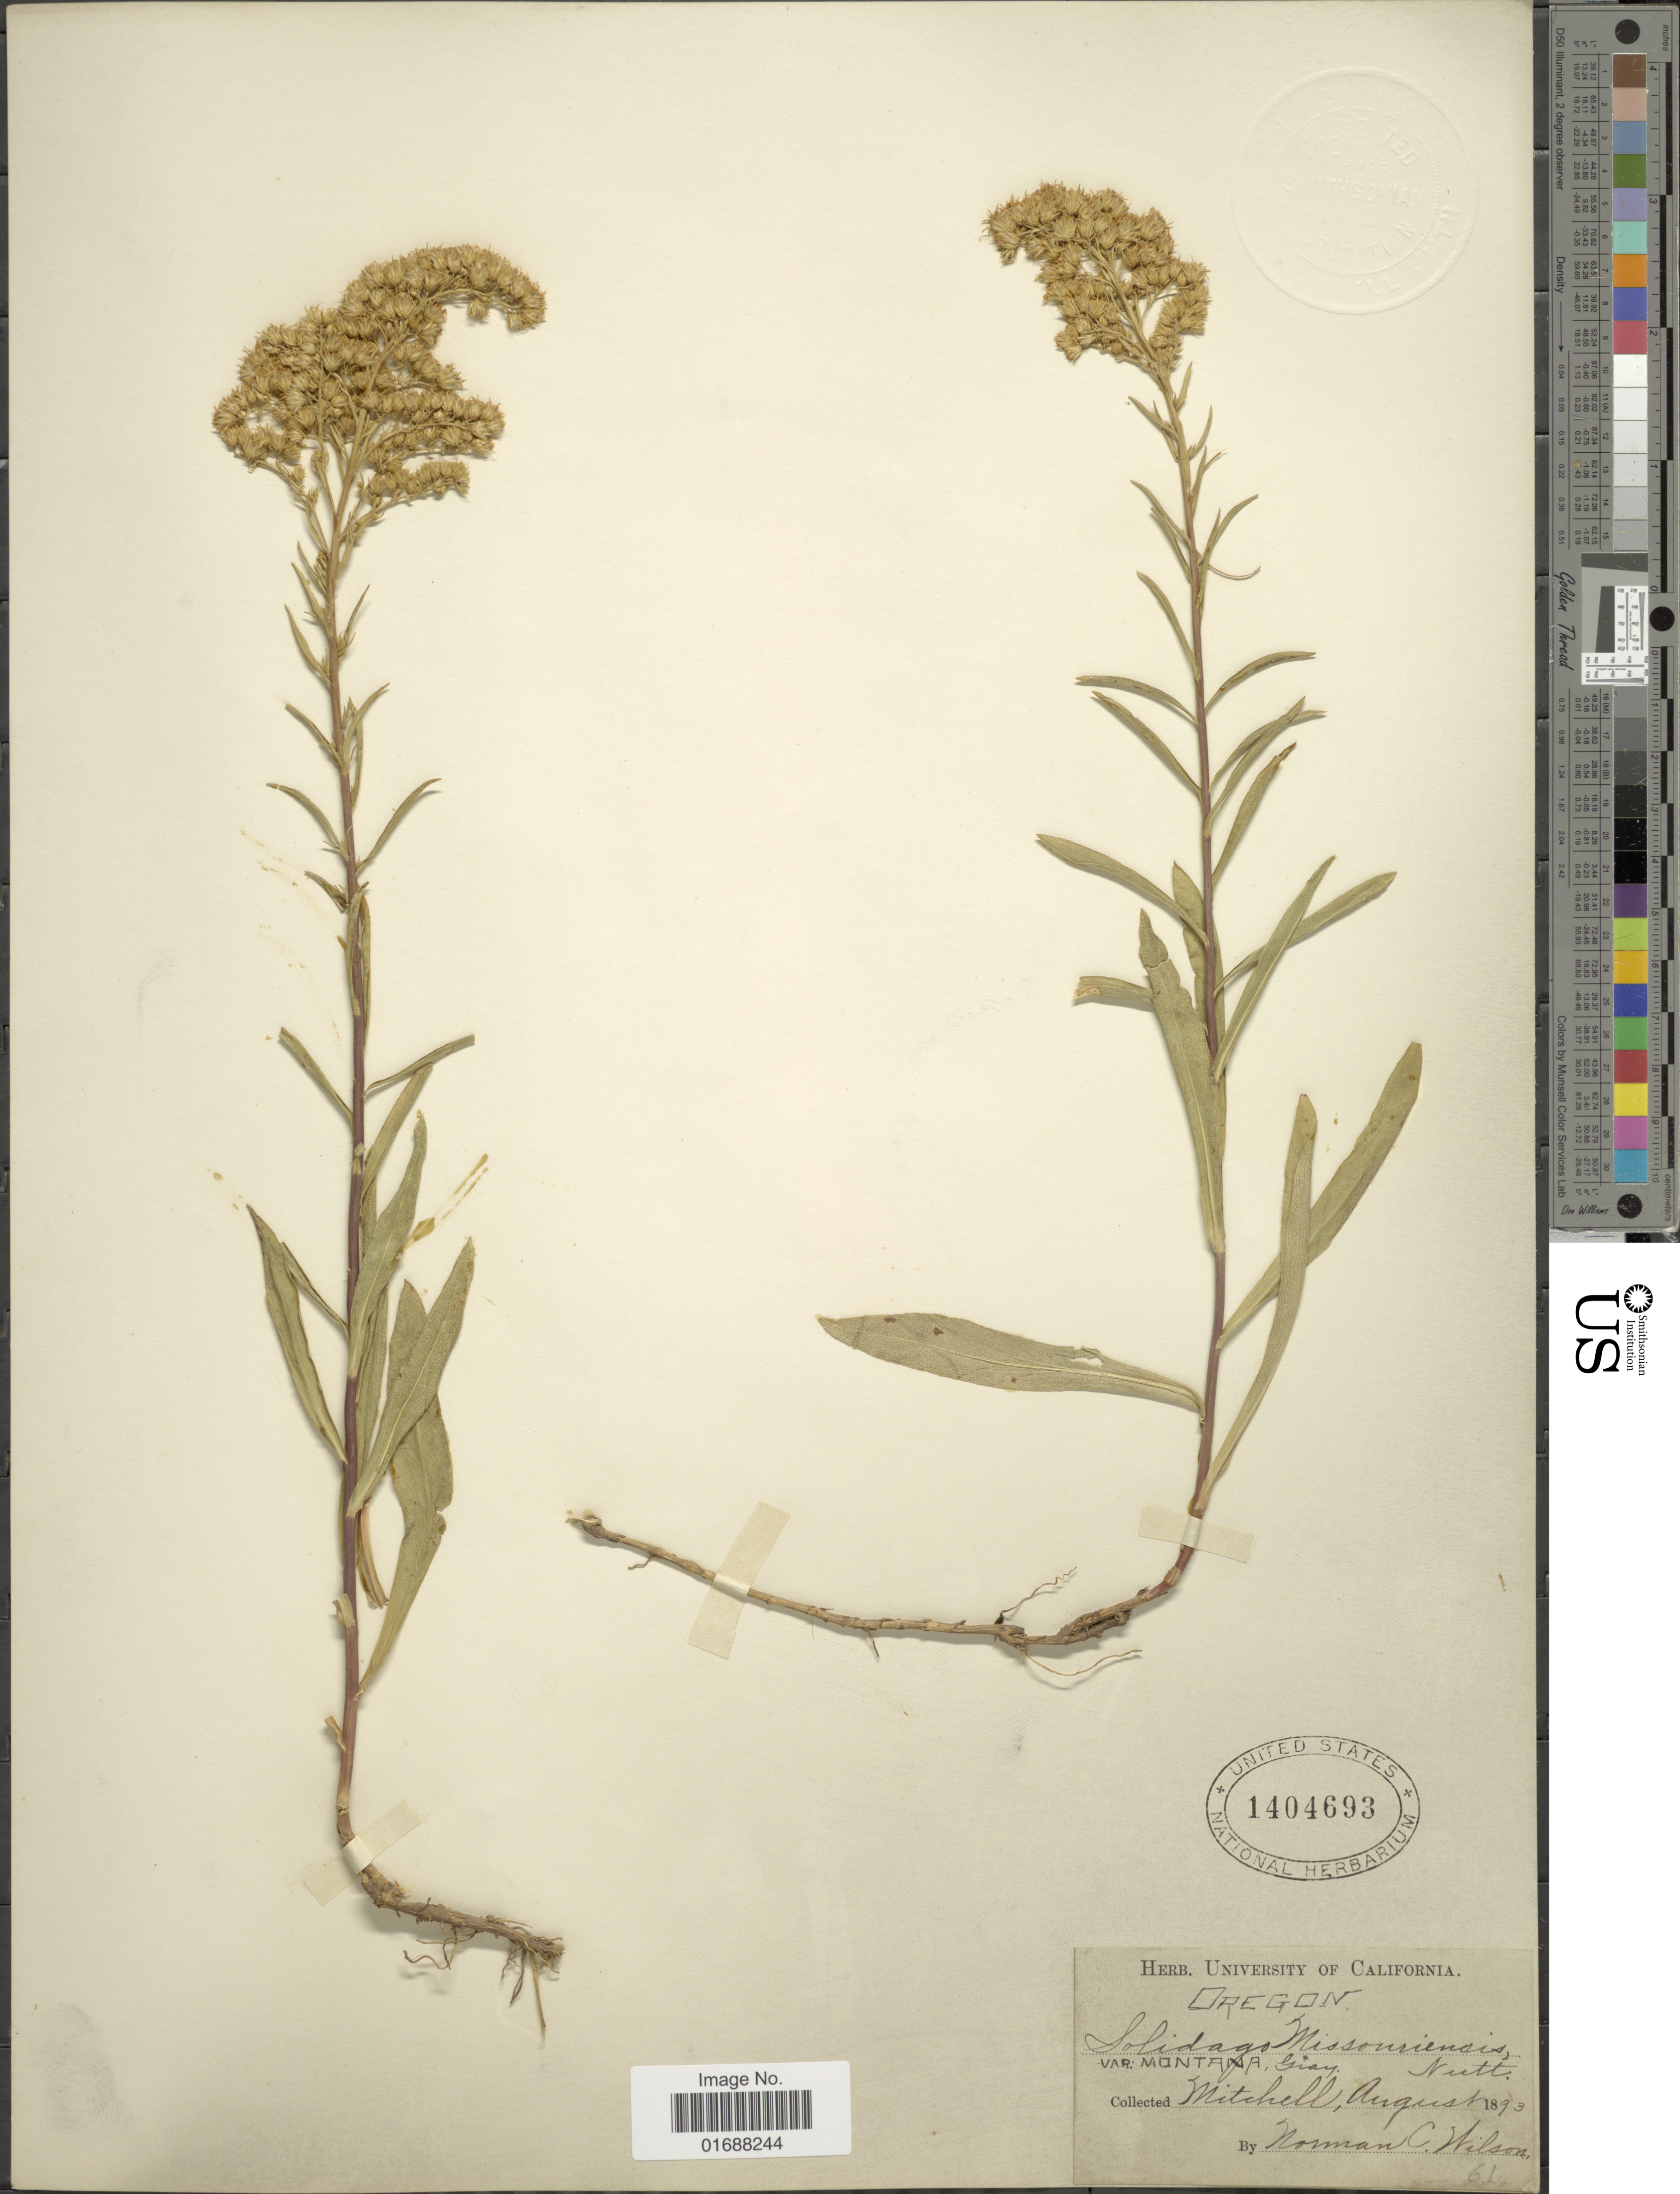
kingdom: Plantae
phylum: Tracheophyta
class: Magnoliopsida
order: Asterales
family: Asteraceae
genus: Solidago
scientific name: Solidago missouriensis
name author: Nutt.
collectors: N. C. Wilson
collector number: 61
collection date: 1893-08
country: United States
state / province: Oregon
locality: Mitchell, Oregon.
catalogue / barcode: US 1404693